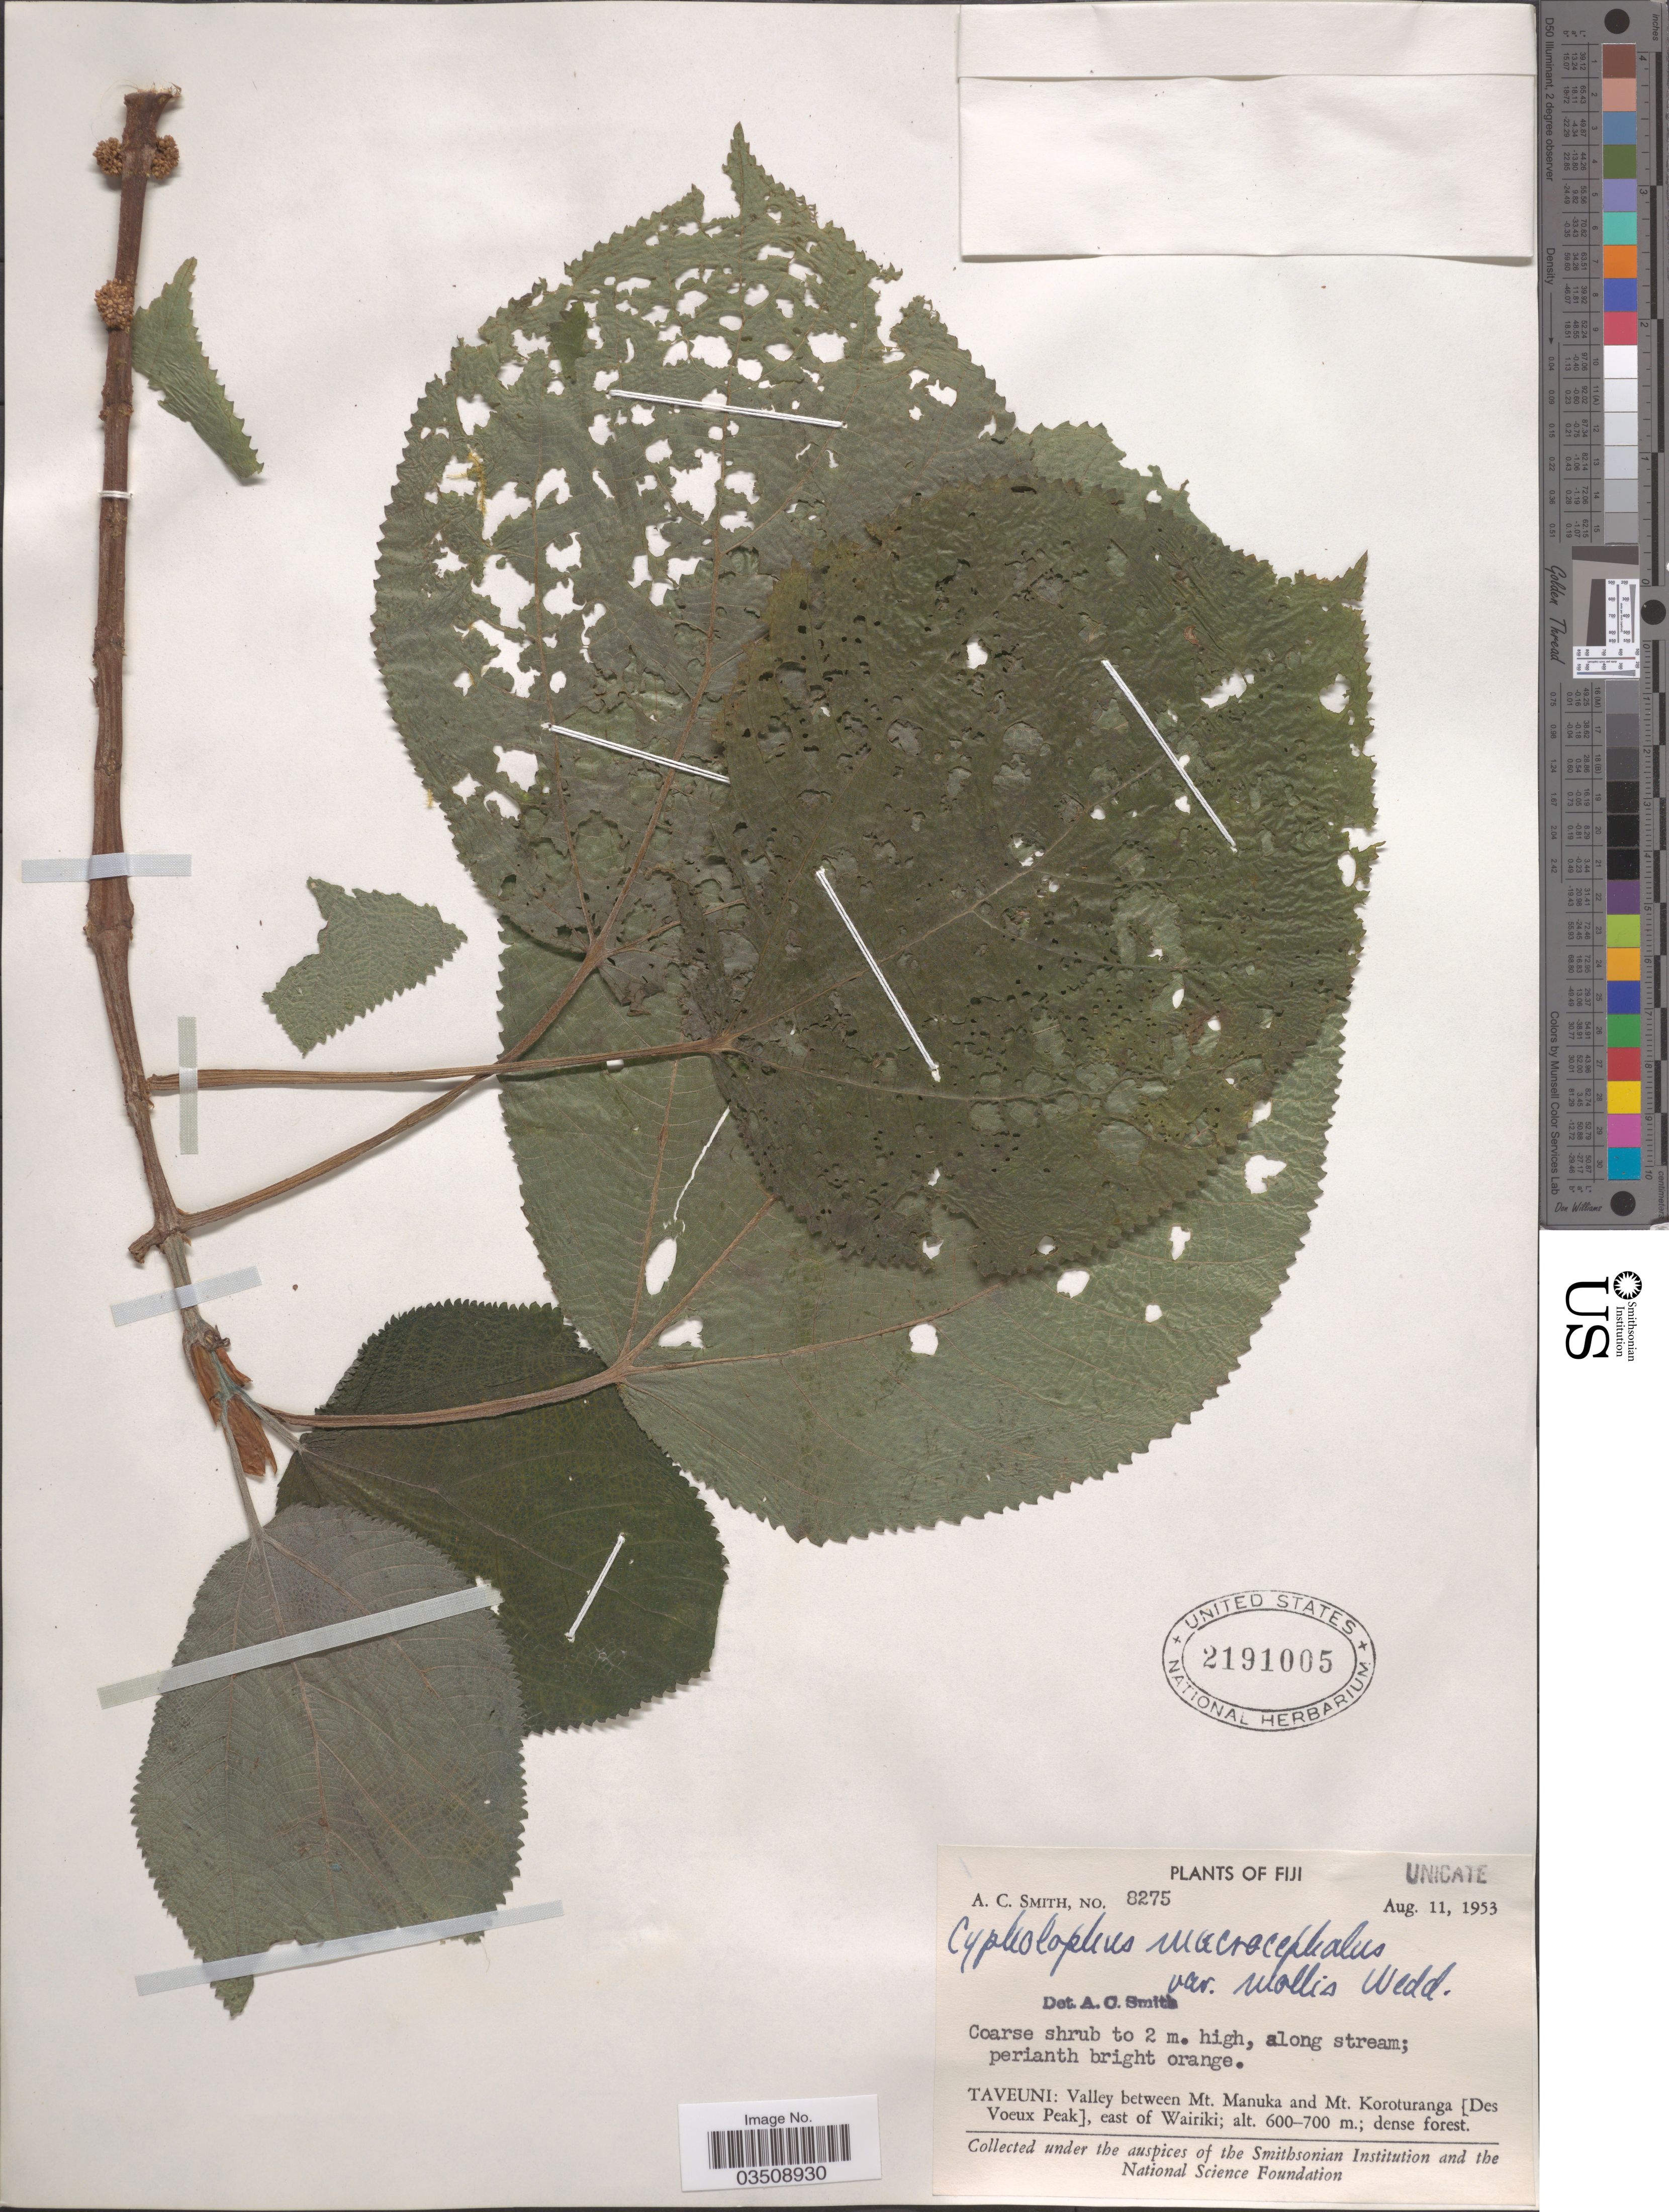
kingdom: Plantae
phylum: Tracheophyta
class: Magnoliopsida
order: Rosales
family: Urticaceae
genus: Cypholophus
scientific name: Cypholophus macrocephalus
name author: Wedd.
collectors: A. C. Smith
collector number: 8275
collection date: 1953-08-11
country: Fiji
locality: Taveuni: Valley between Mt. Manuka and Mt. Koroturanga [Des Voeux Peak], east of Wairiki.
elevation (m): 600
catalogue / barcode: US 2191005